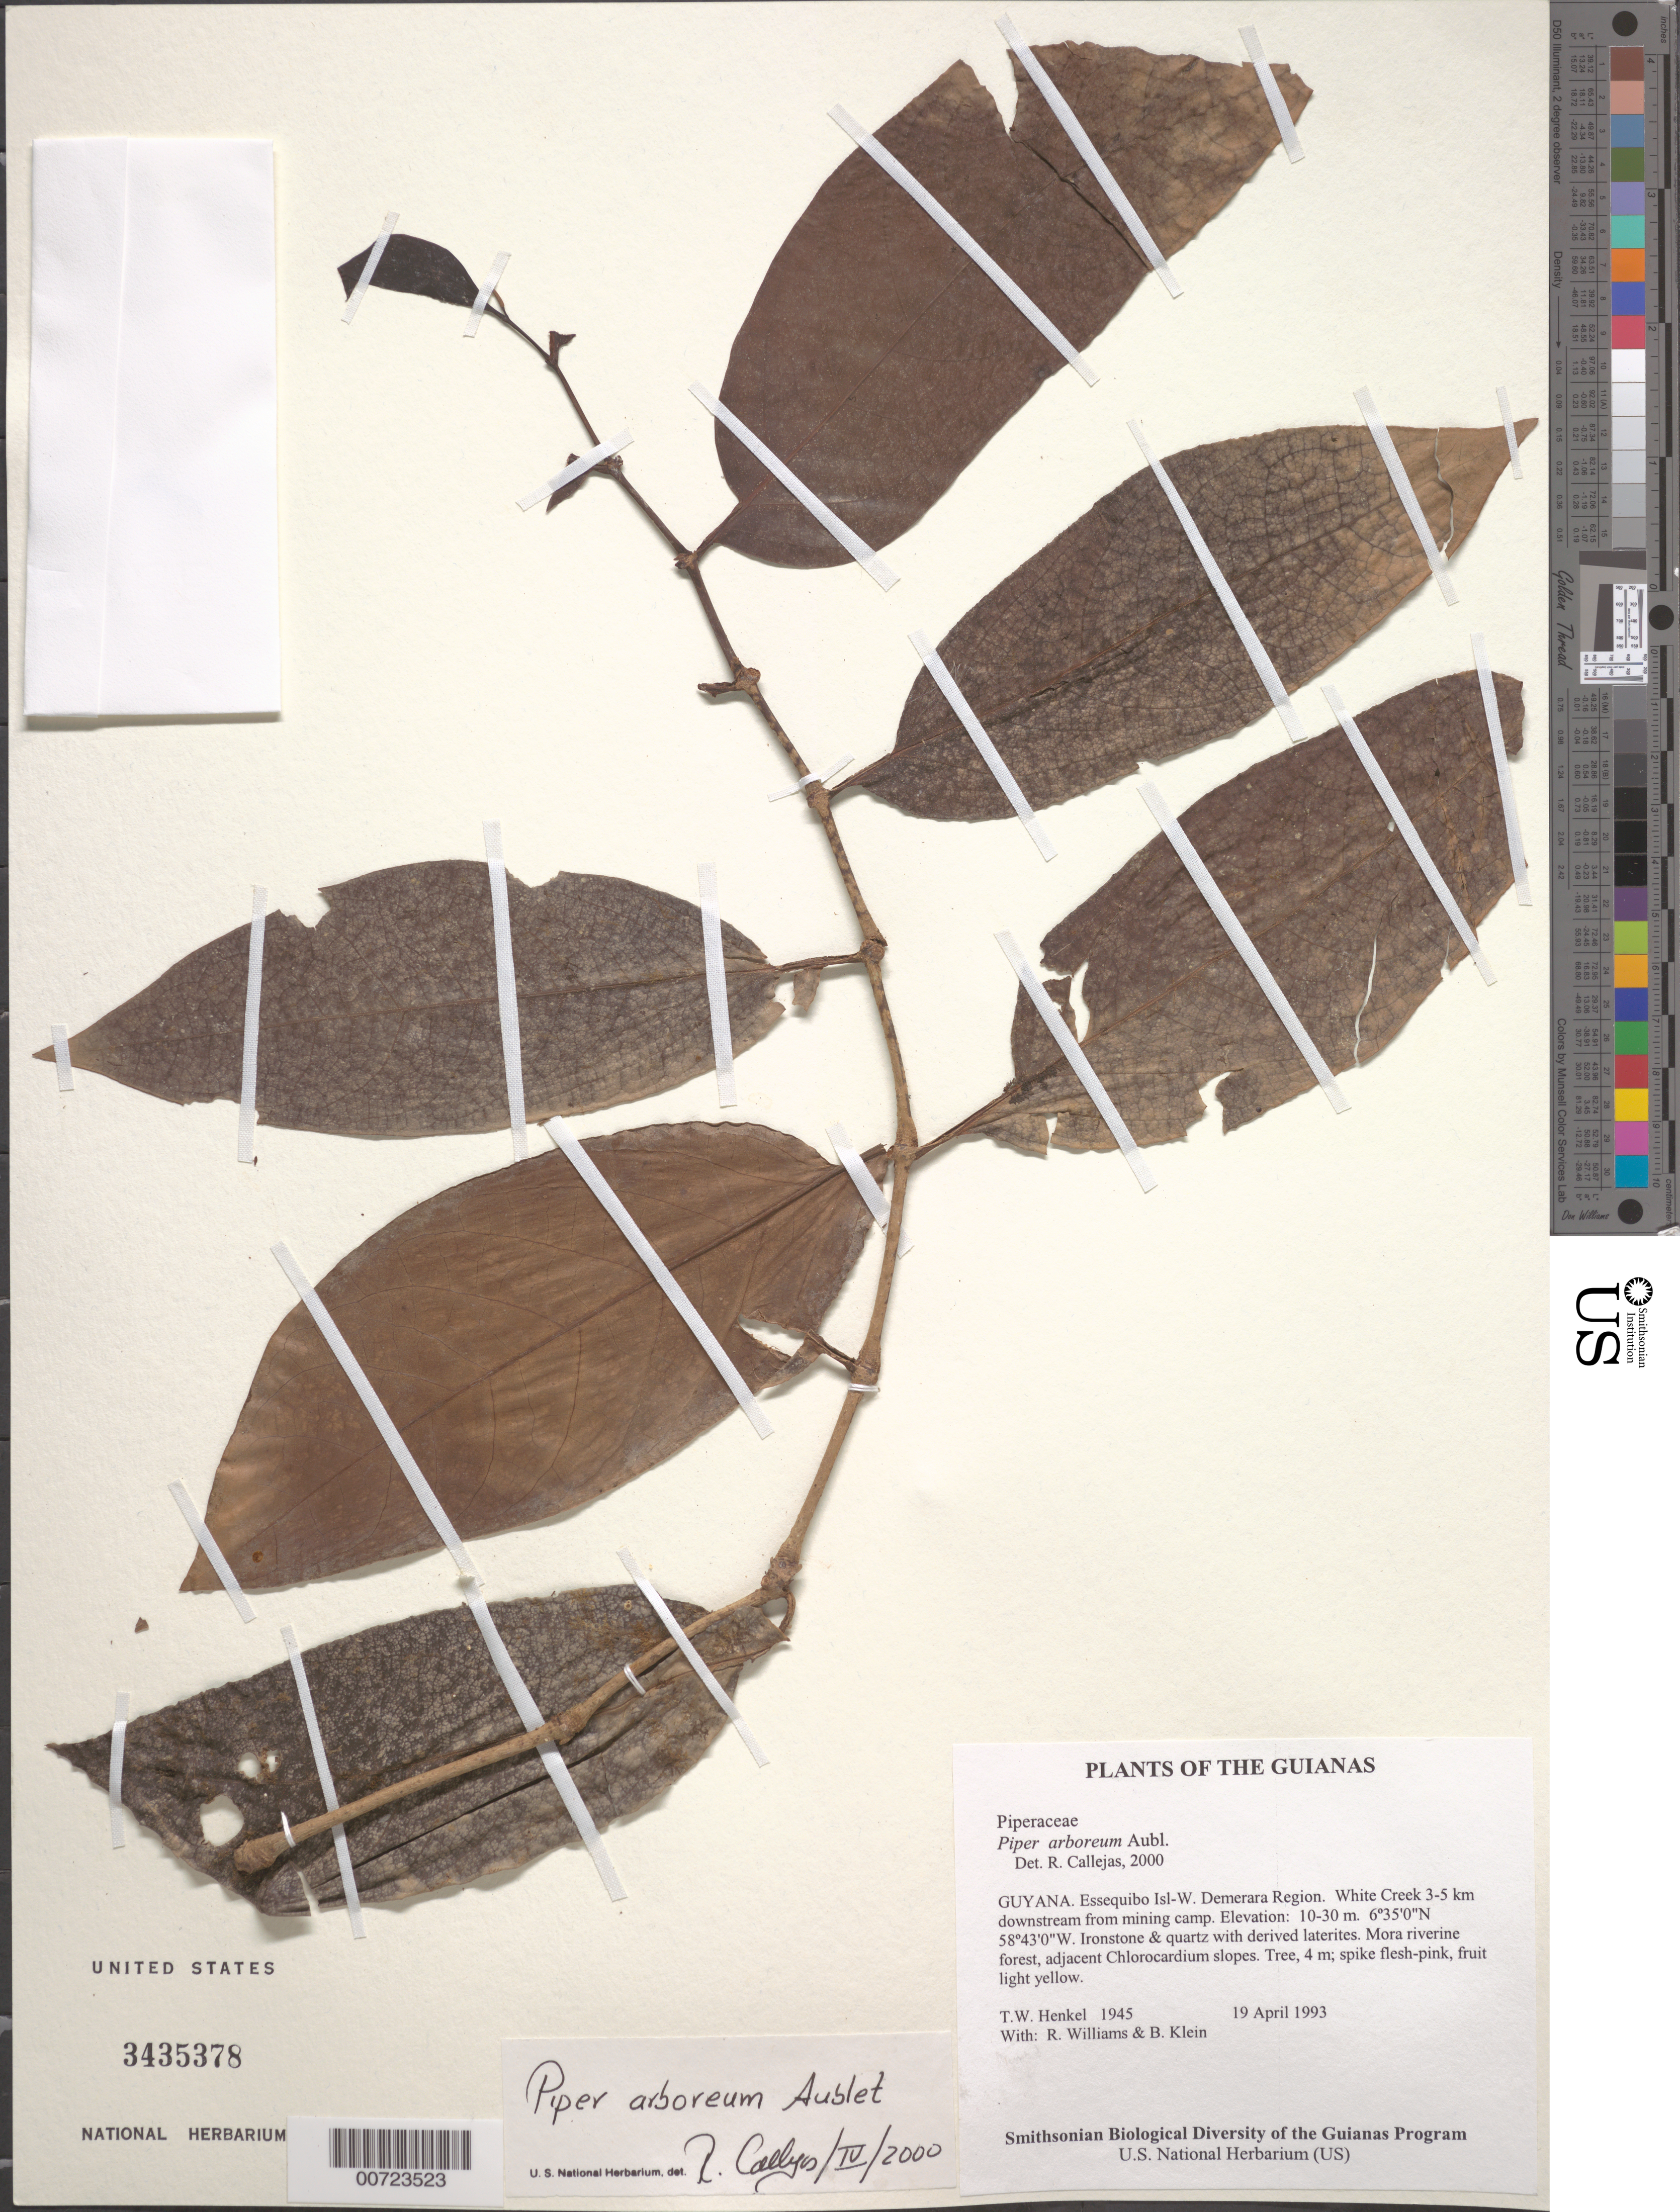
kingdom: Plantae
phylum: Tracheophyta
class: Magnoliopsida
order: Piperales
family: Piperaceae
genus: Piper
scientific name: Piper arboreum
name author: Aubl.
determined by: Callejas, Ricardo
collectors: T. Henkel, R. Williams & B. Klein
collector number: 1945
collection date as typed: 19 April 1993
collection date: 1993-04-19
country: Guyana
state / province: Essequibo Isl-W. Demerara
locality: White Creek 3-5 km downstream from mining camp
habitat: Ironstone & quartz with derived laterites. Mora riverine forest, adjacent Chlorocardium slopes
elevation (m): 10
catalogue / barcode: US 3435378